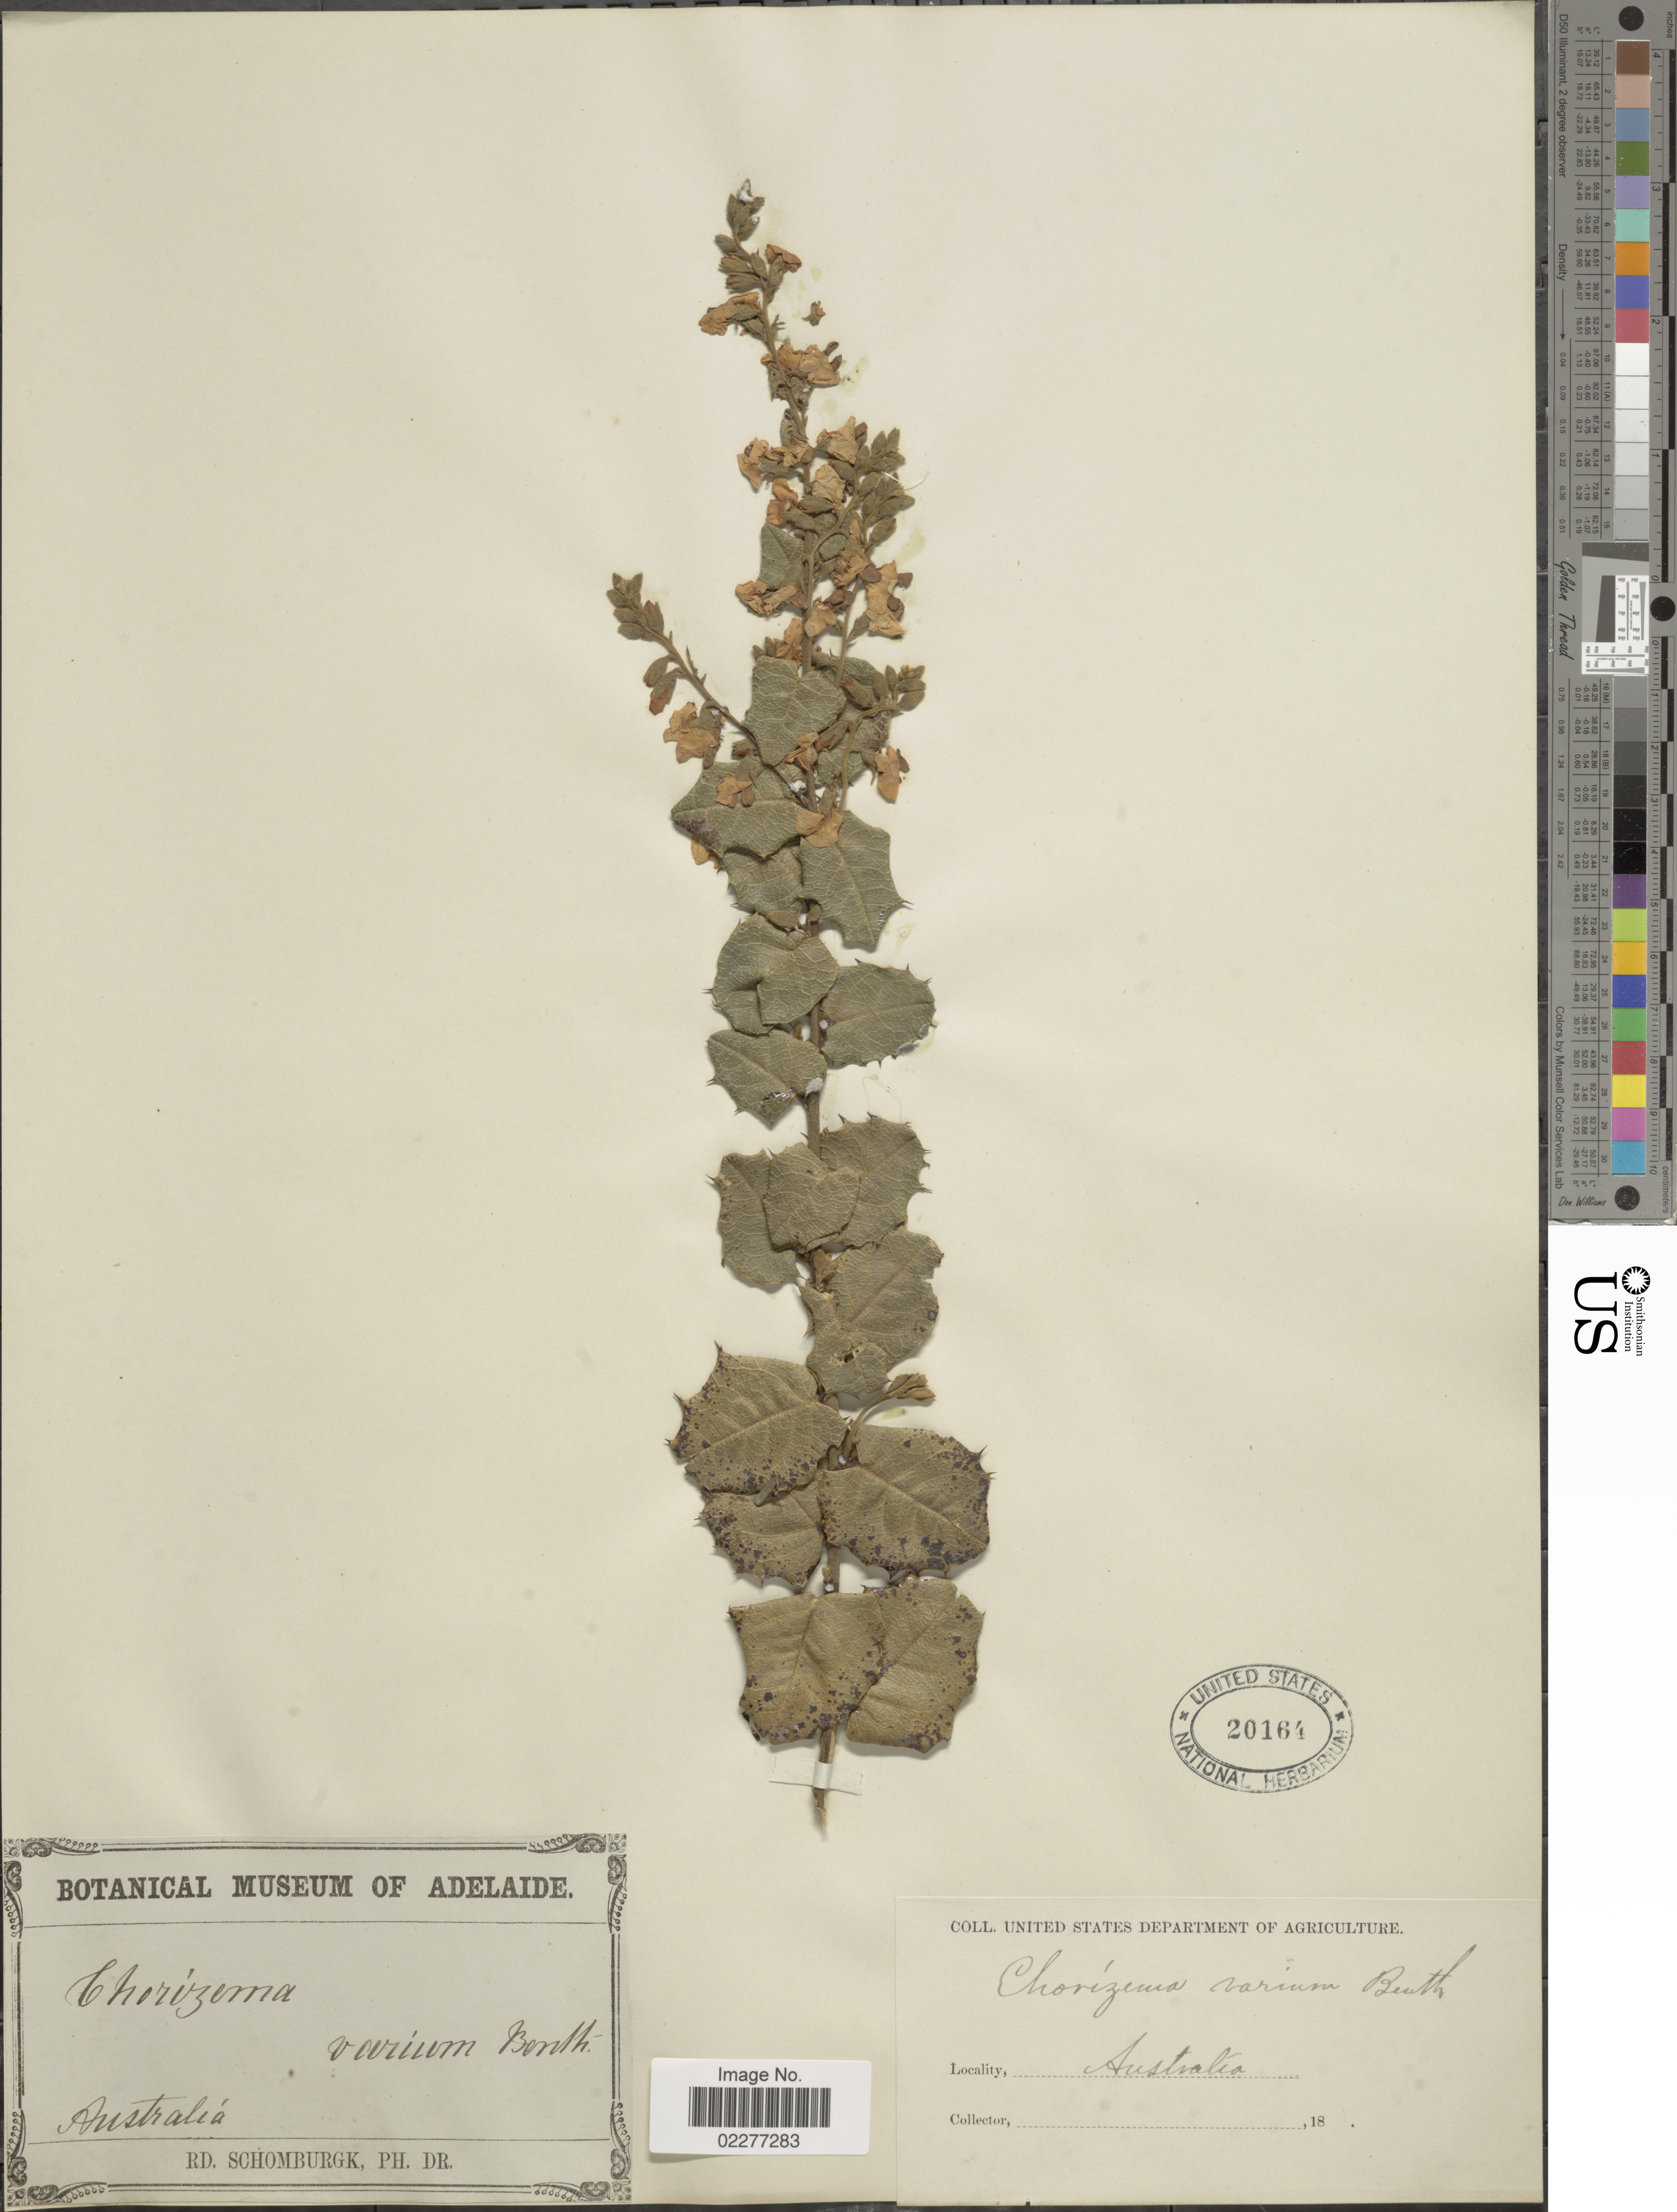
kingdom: Plantae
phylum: Tracheophyta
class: Magnoliopsida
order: Fabales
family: Fabaceae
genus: Chorizema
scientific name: Chorizema varium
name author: Lindl.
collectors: M. R. Schomburgk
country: Australia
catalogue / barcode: US 20164